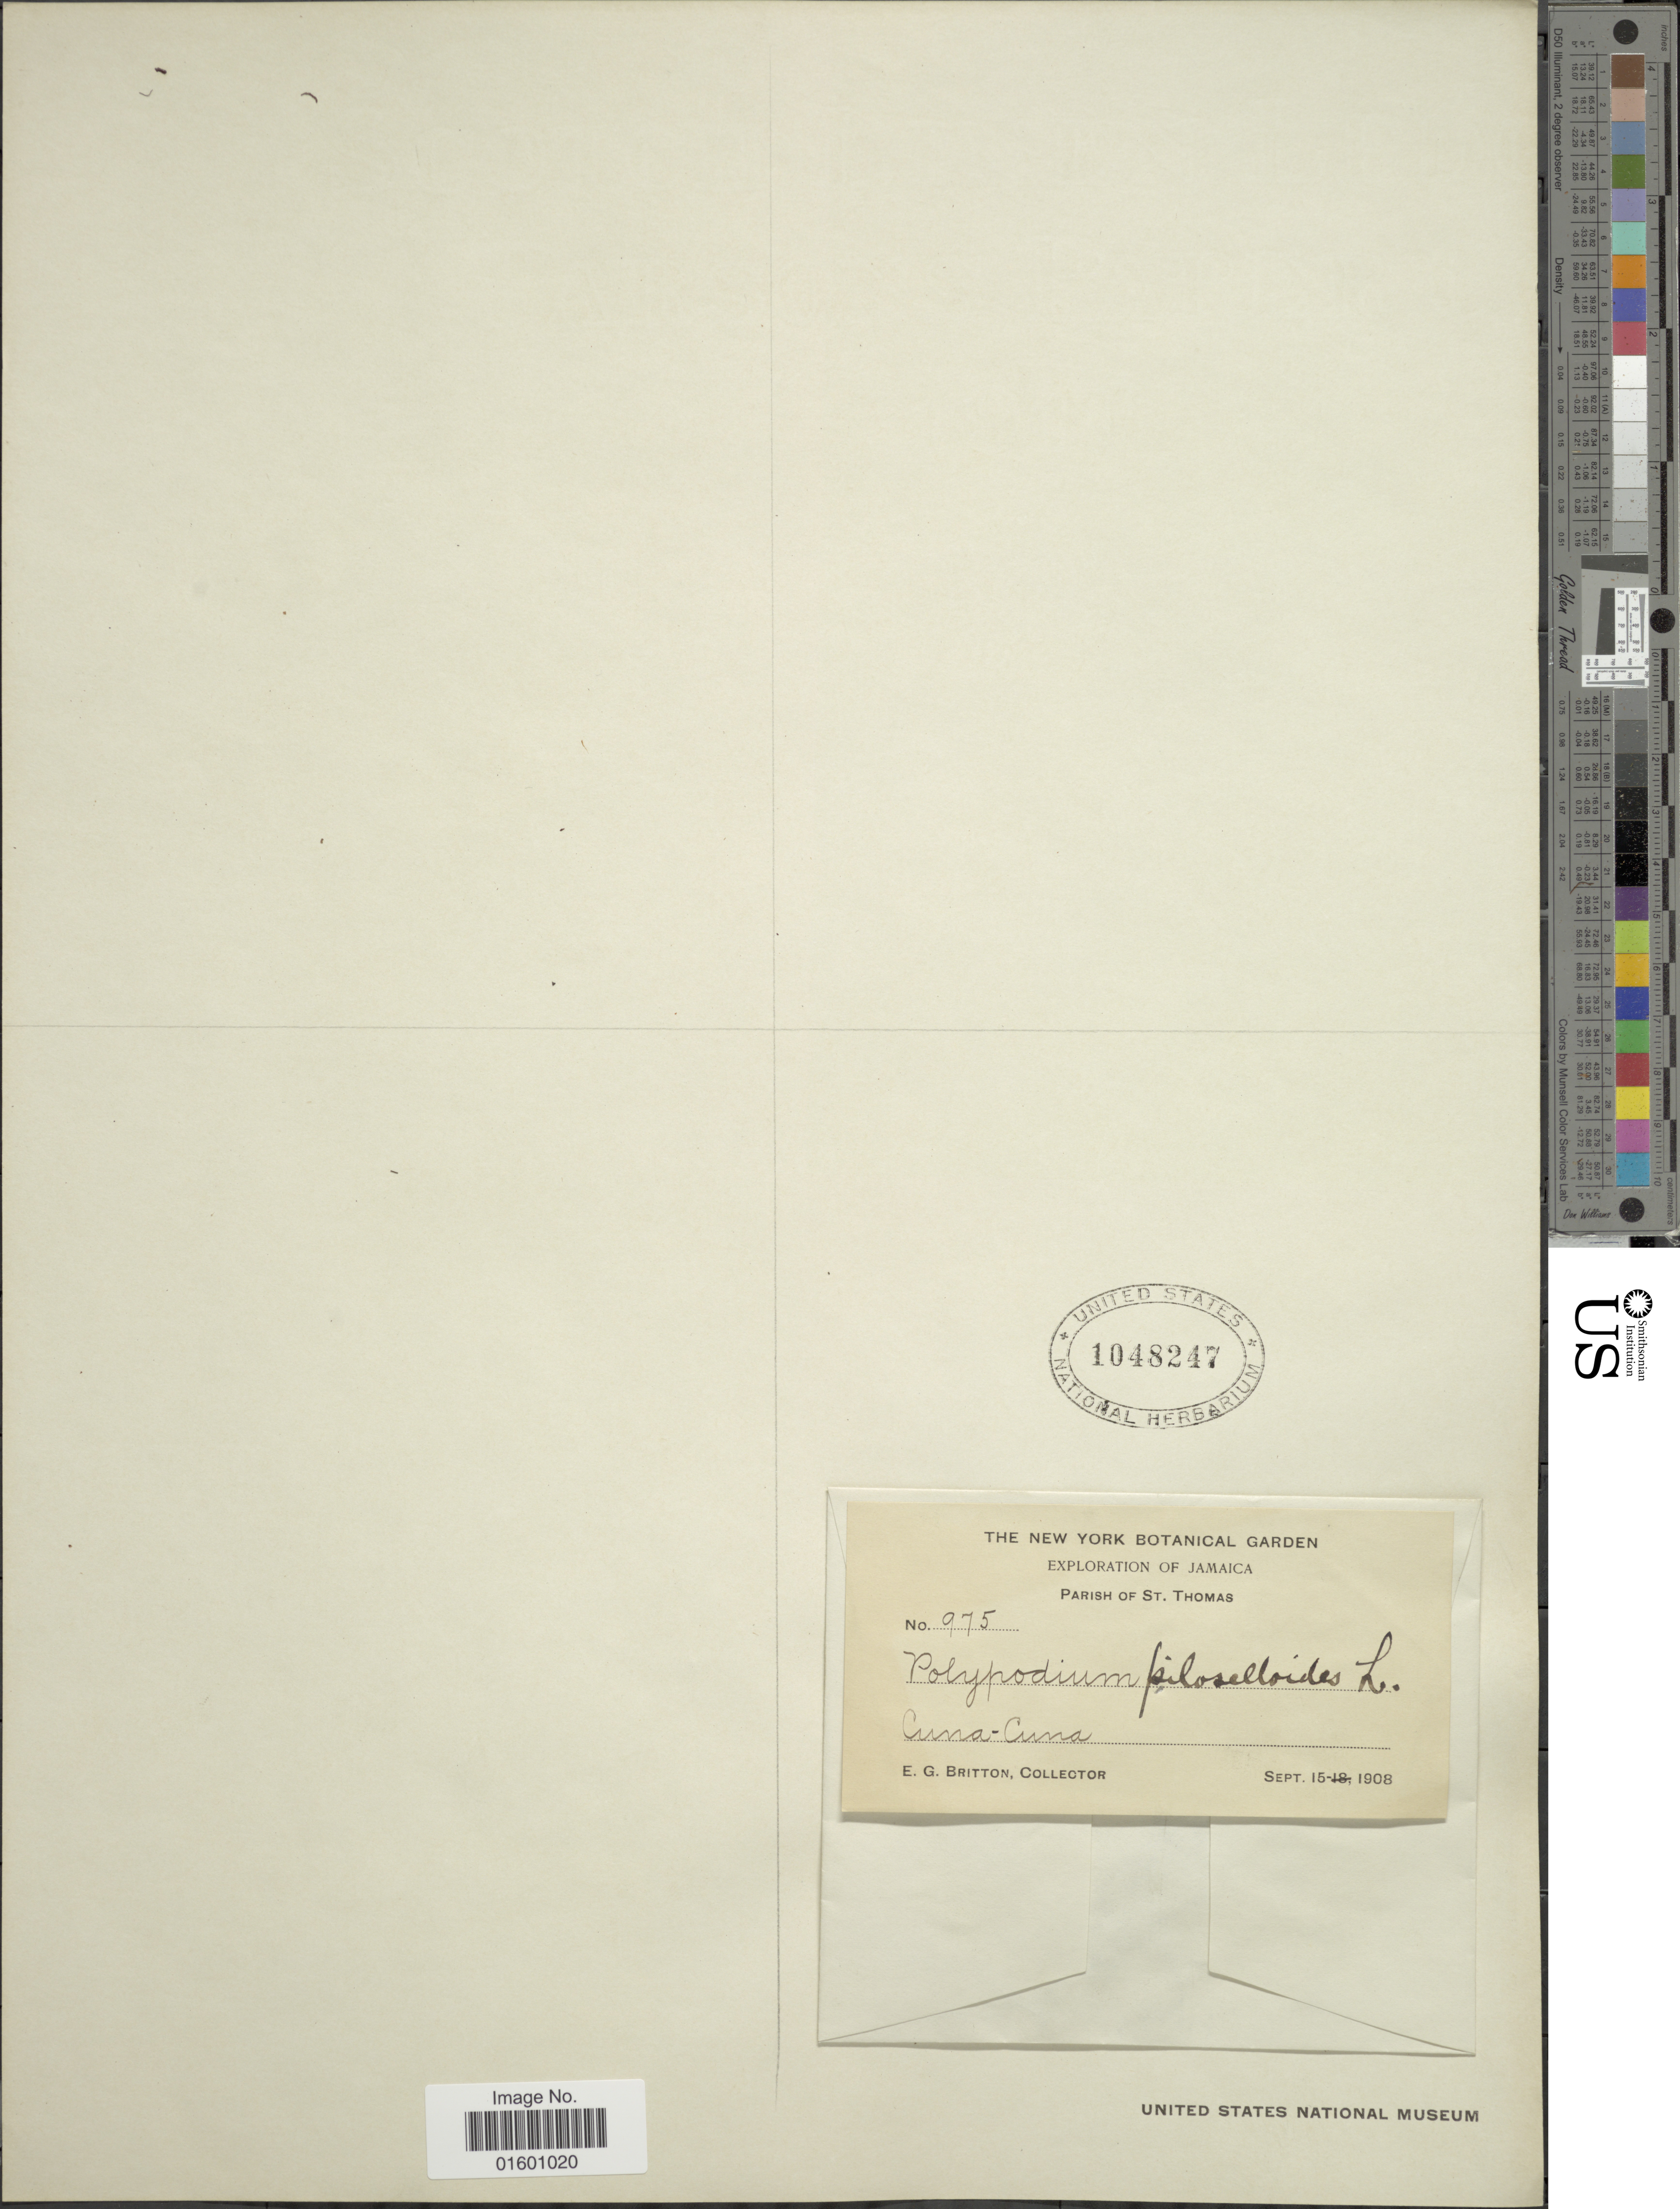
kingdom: Plantae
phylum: Tracheophyta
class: Polypodiopsida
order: Polypodiales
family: Polypodiaceae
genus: Microgramma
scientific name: Microgramma piloselloides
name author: (L.) Copel.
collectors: E. G. Britton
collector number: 975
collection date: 1908-09-15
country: Jamaica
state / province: Saint Thomas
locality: Cuna - Cuna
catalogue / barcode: US 1048247